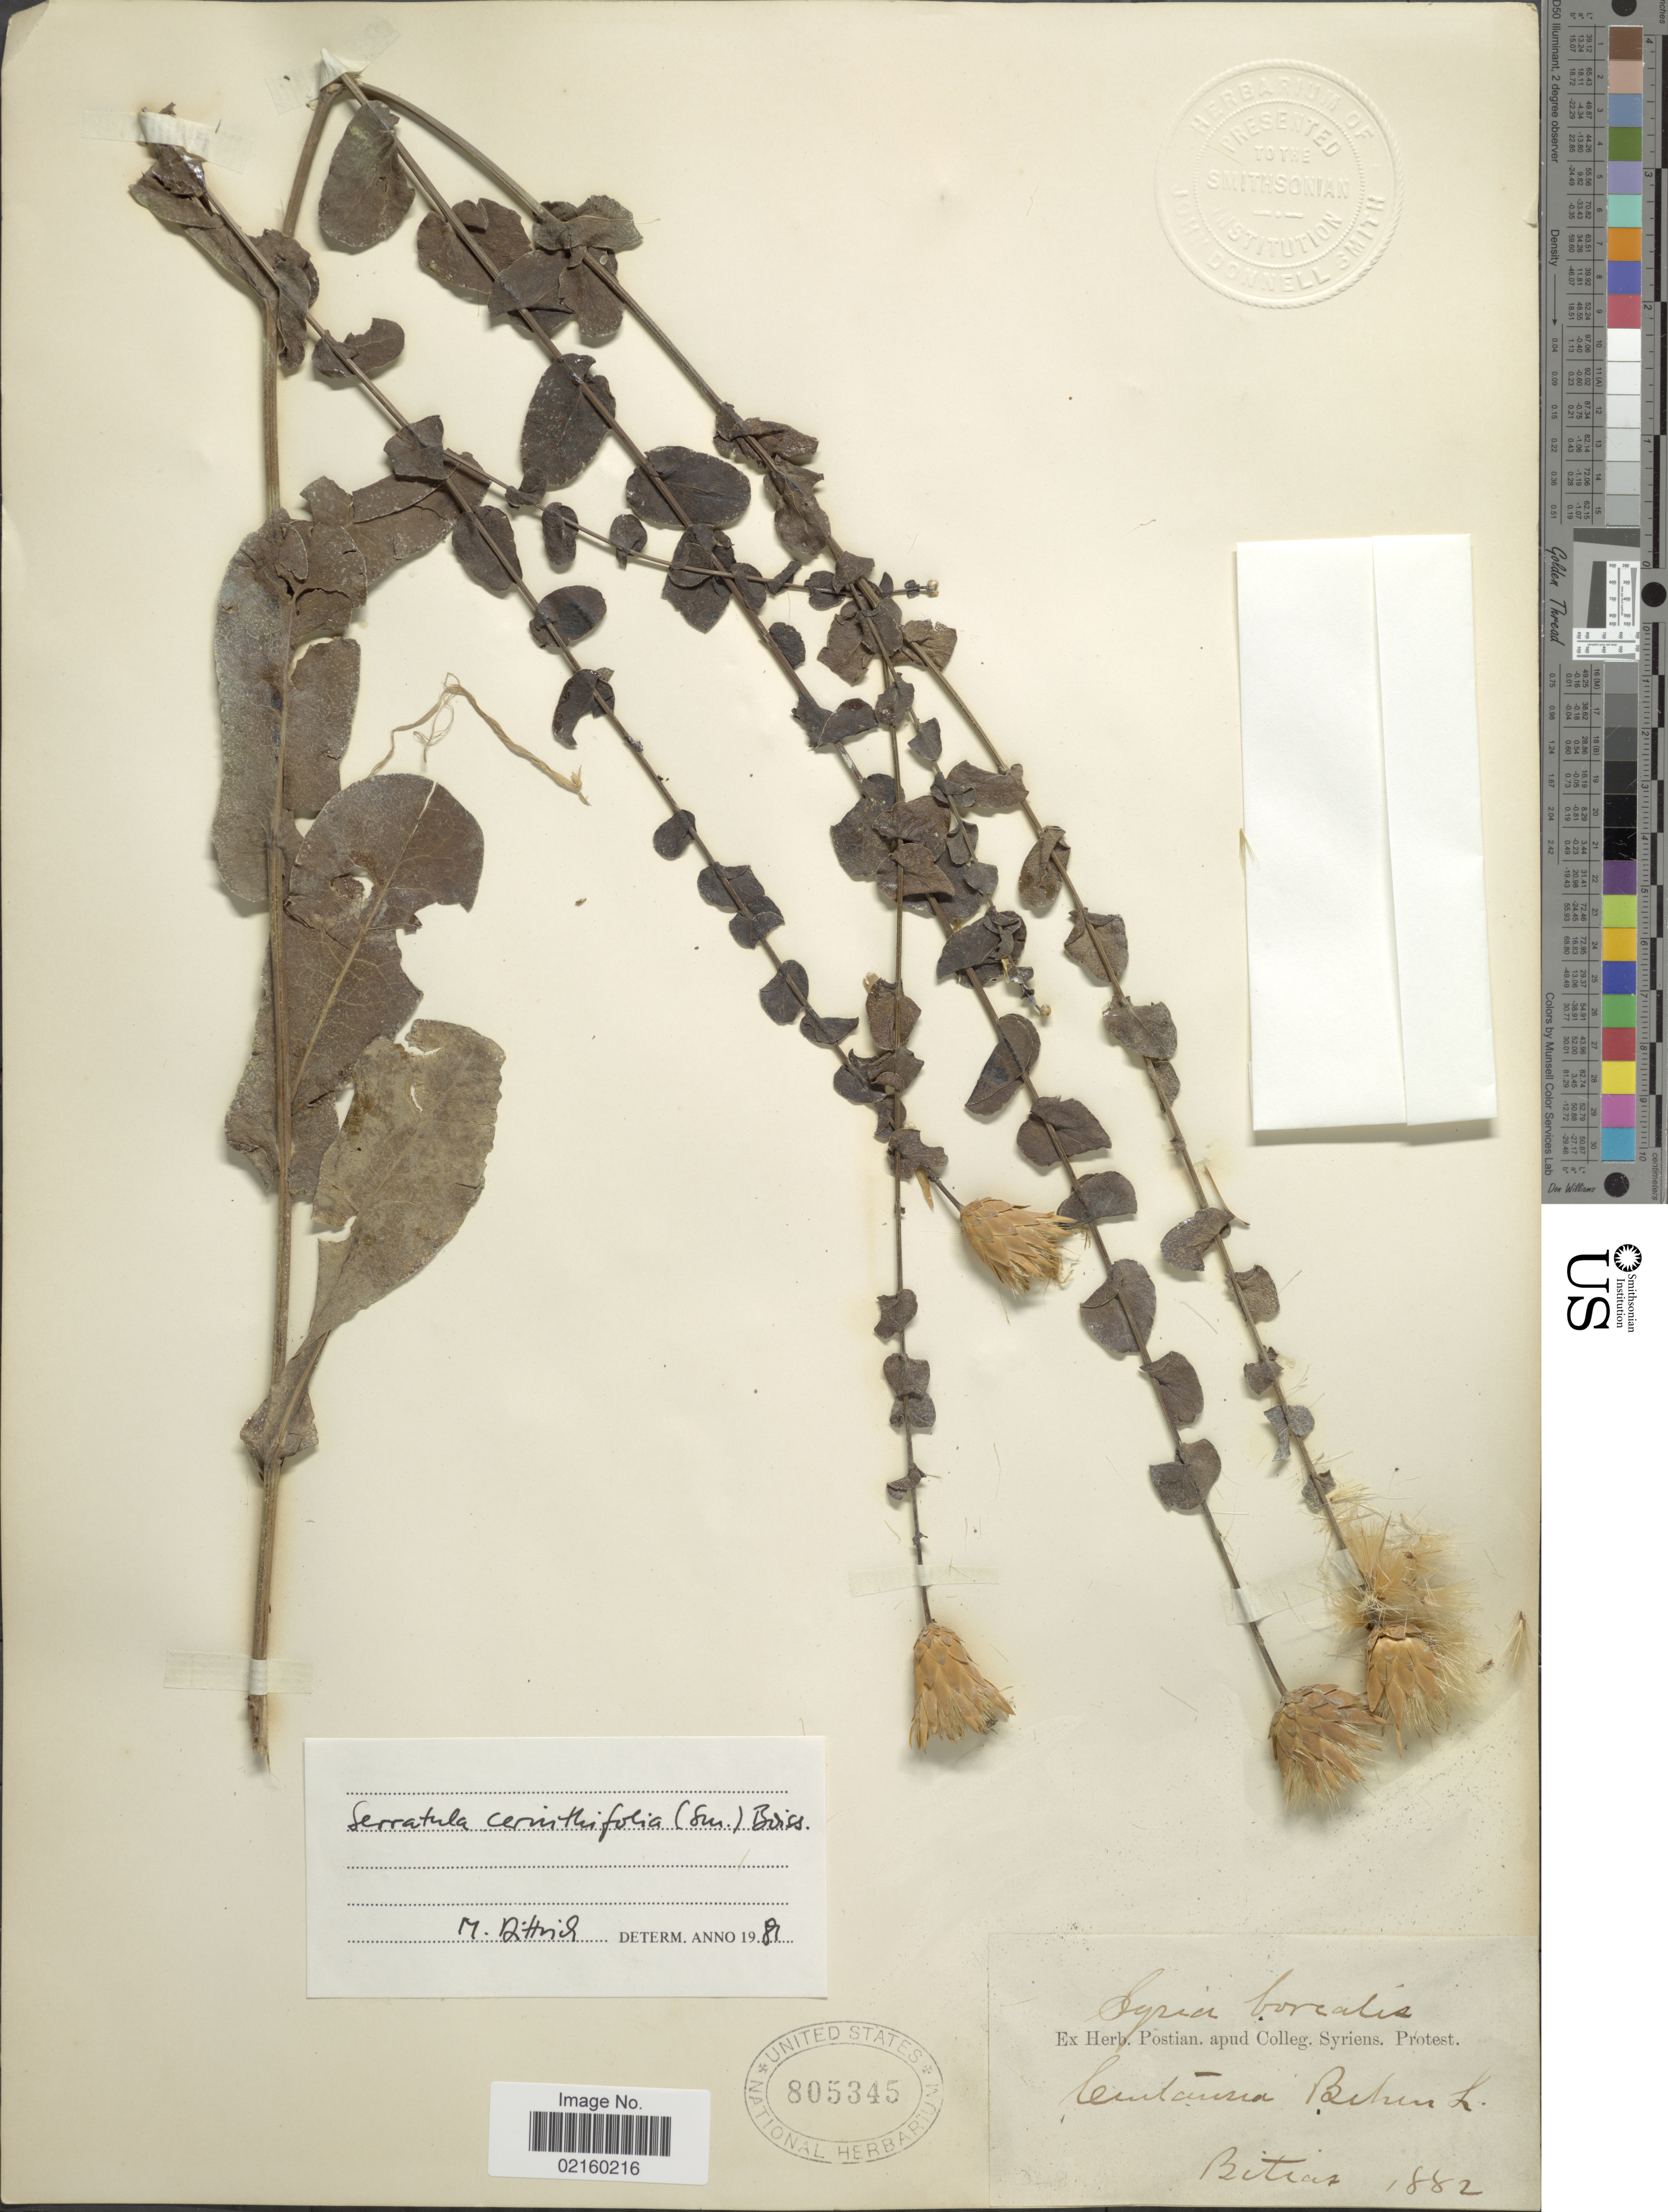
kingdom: Plantae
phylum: Tracheophyta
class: Magnoliopsida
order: Asterales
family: Asteraceae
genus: Serratula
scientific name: Serratula cerinthefolia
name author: Sibth. & Sm.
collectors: ex herb. Postian. apud Colleg. Syriens. Protest. USE "Fannie P. A. Shepard" (10308853) AS PRIMARY COLLECTOR INSTEAD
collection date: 1882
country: Syria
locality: Bitias [interpreted] [unsure placement]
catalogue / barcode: US 805345